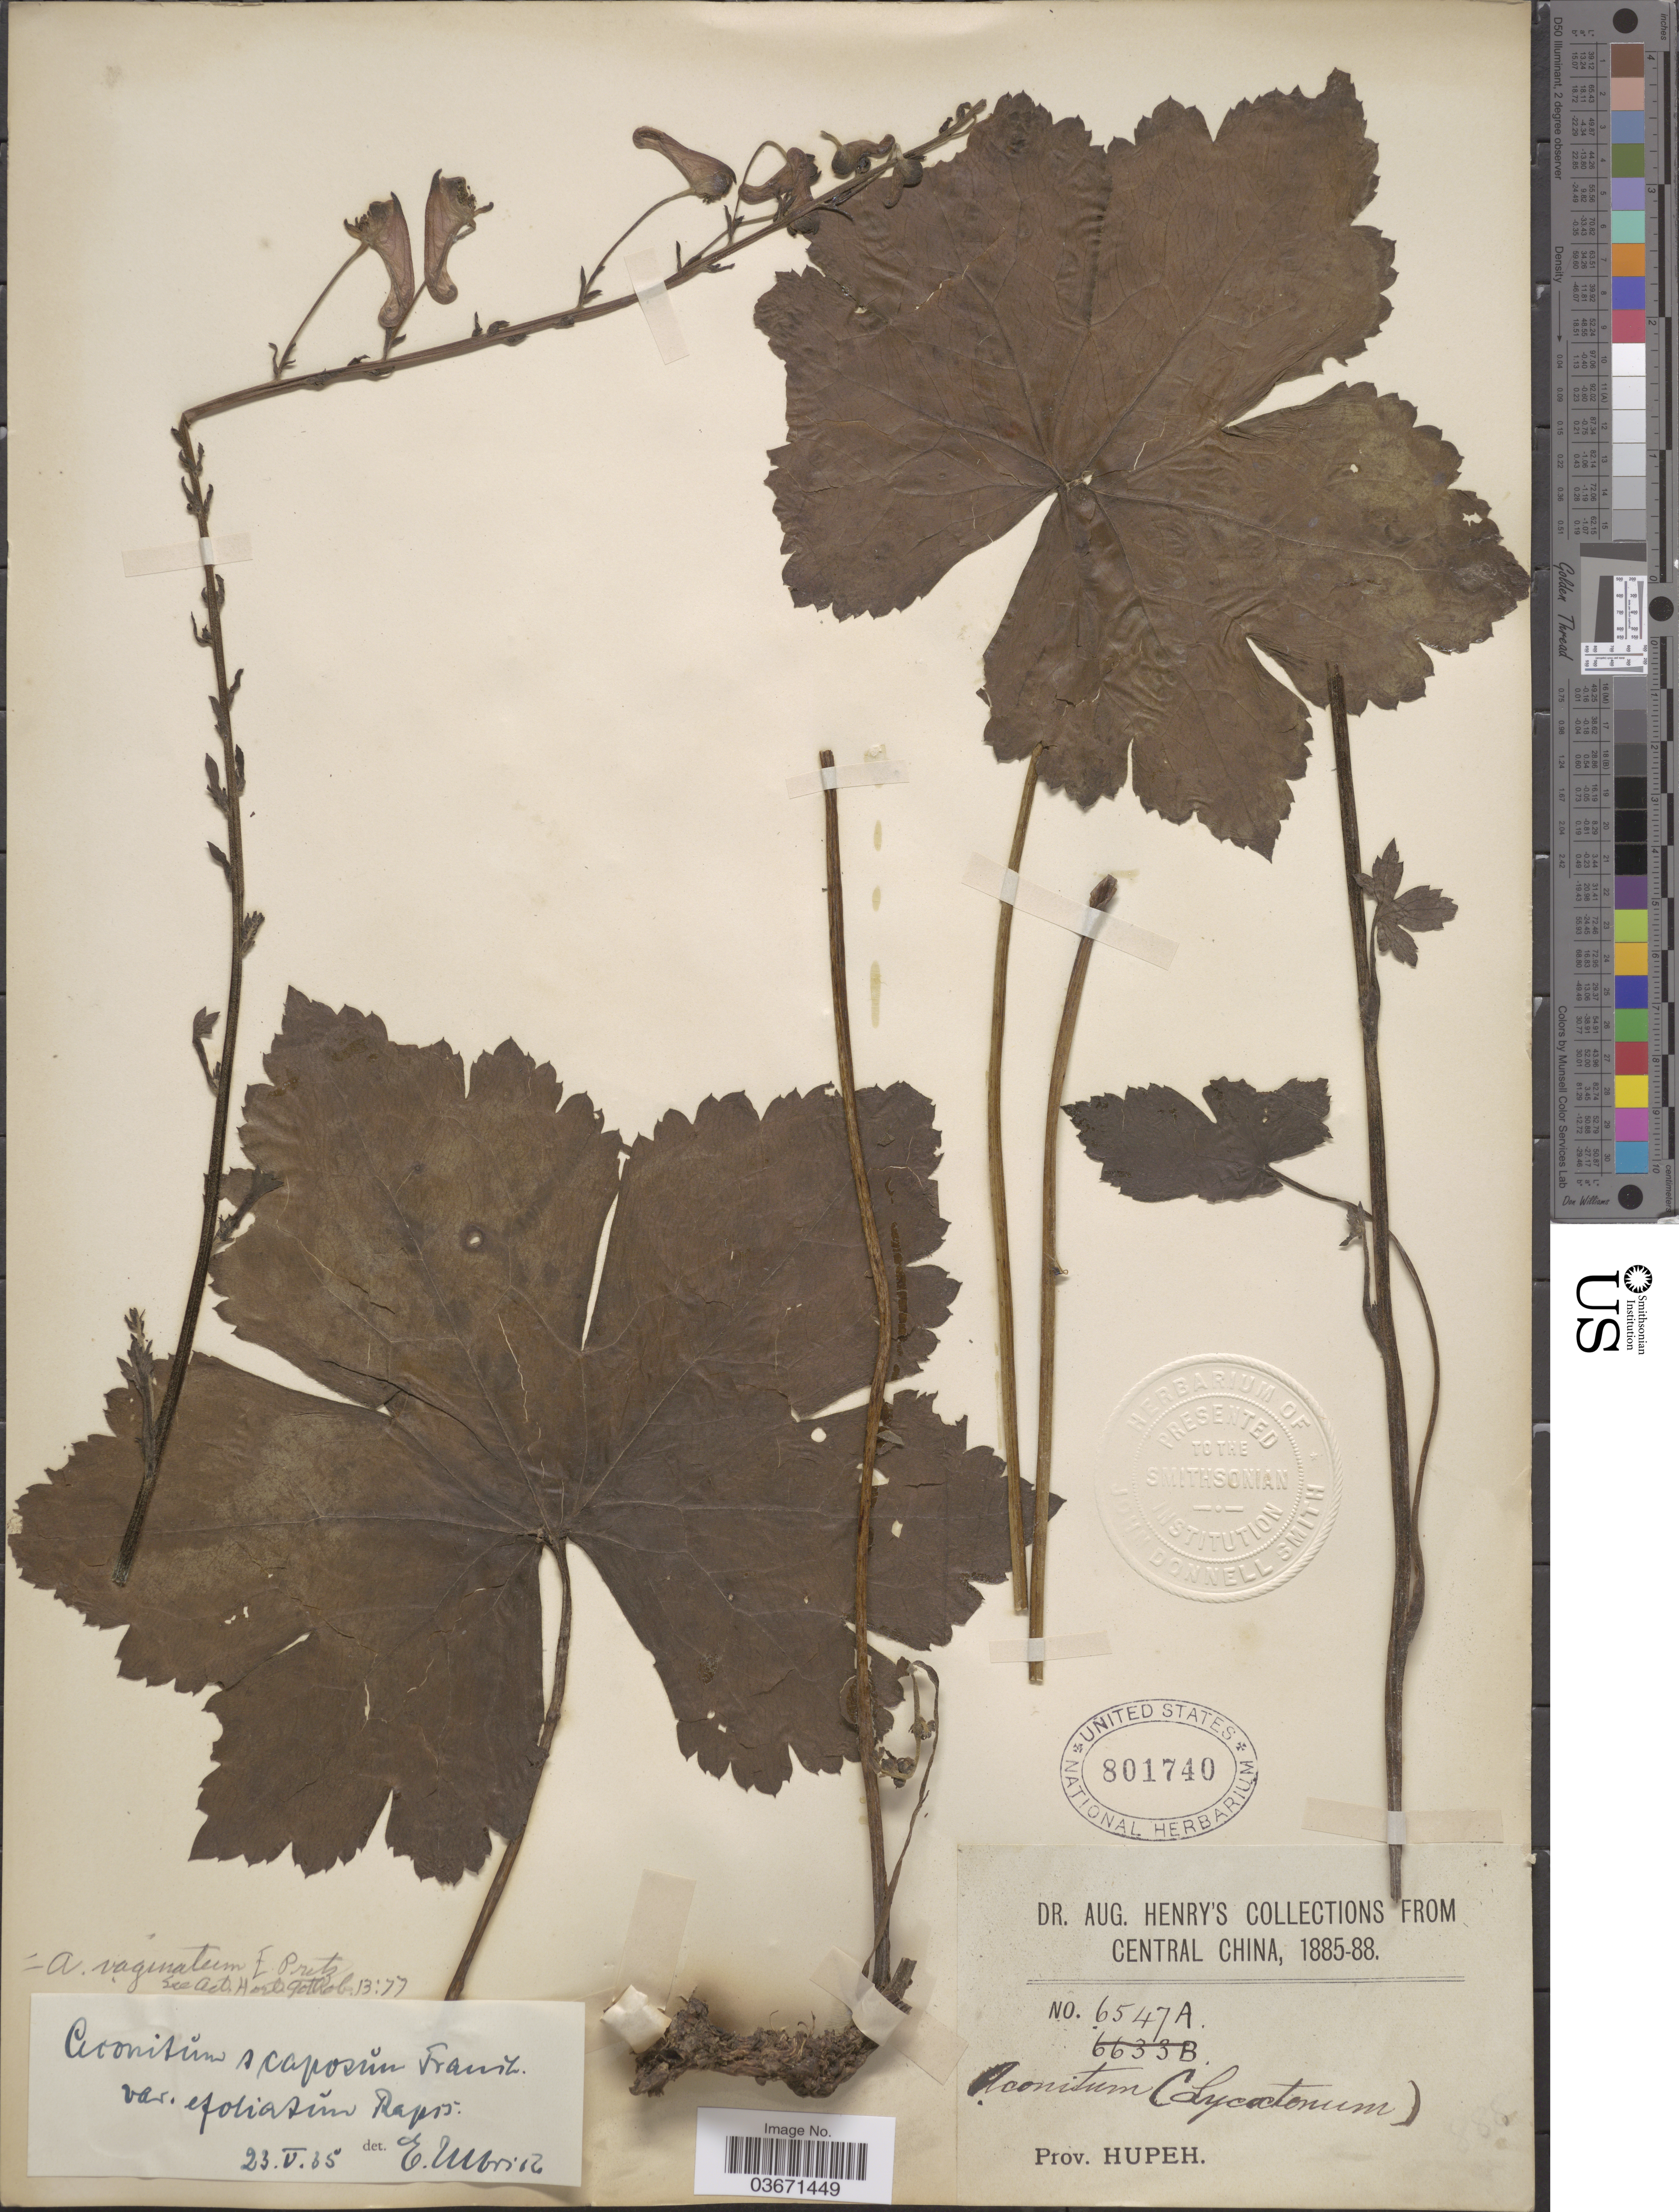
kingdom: Plantae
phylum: Tracheophyta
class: Magnoliopsida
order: Ranunculales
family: Ranunculaceae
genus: Aconitum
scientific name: Aconitum vaginatum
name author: E. Pritz.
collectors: A. Henry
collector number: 6547 A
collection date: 1885/1888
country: China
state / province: Hubei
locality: Central China. Prov. Hupeh.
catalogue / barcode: US 801740